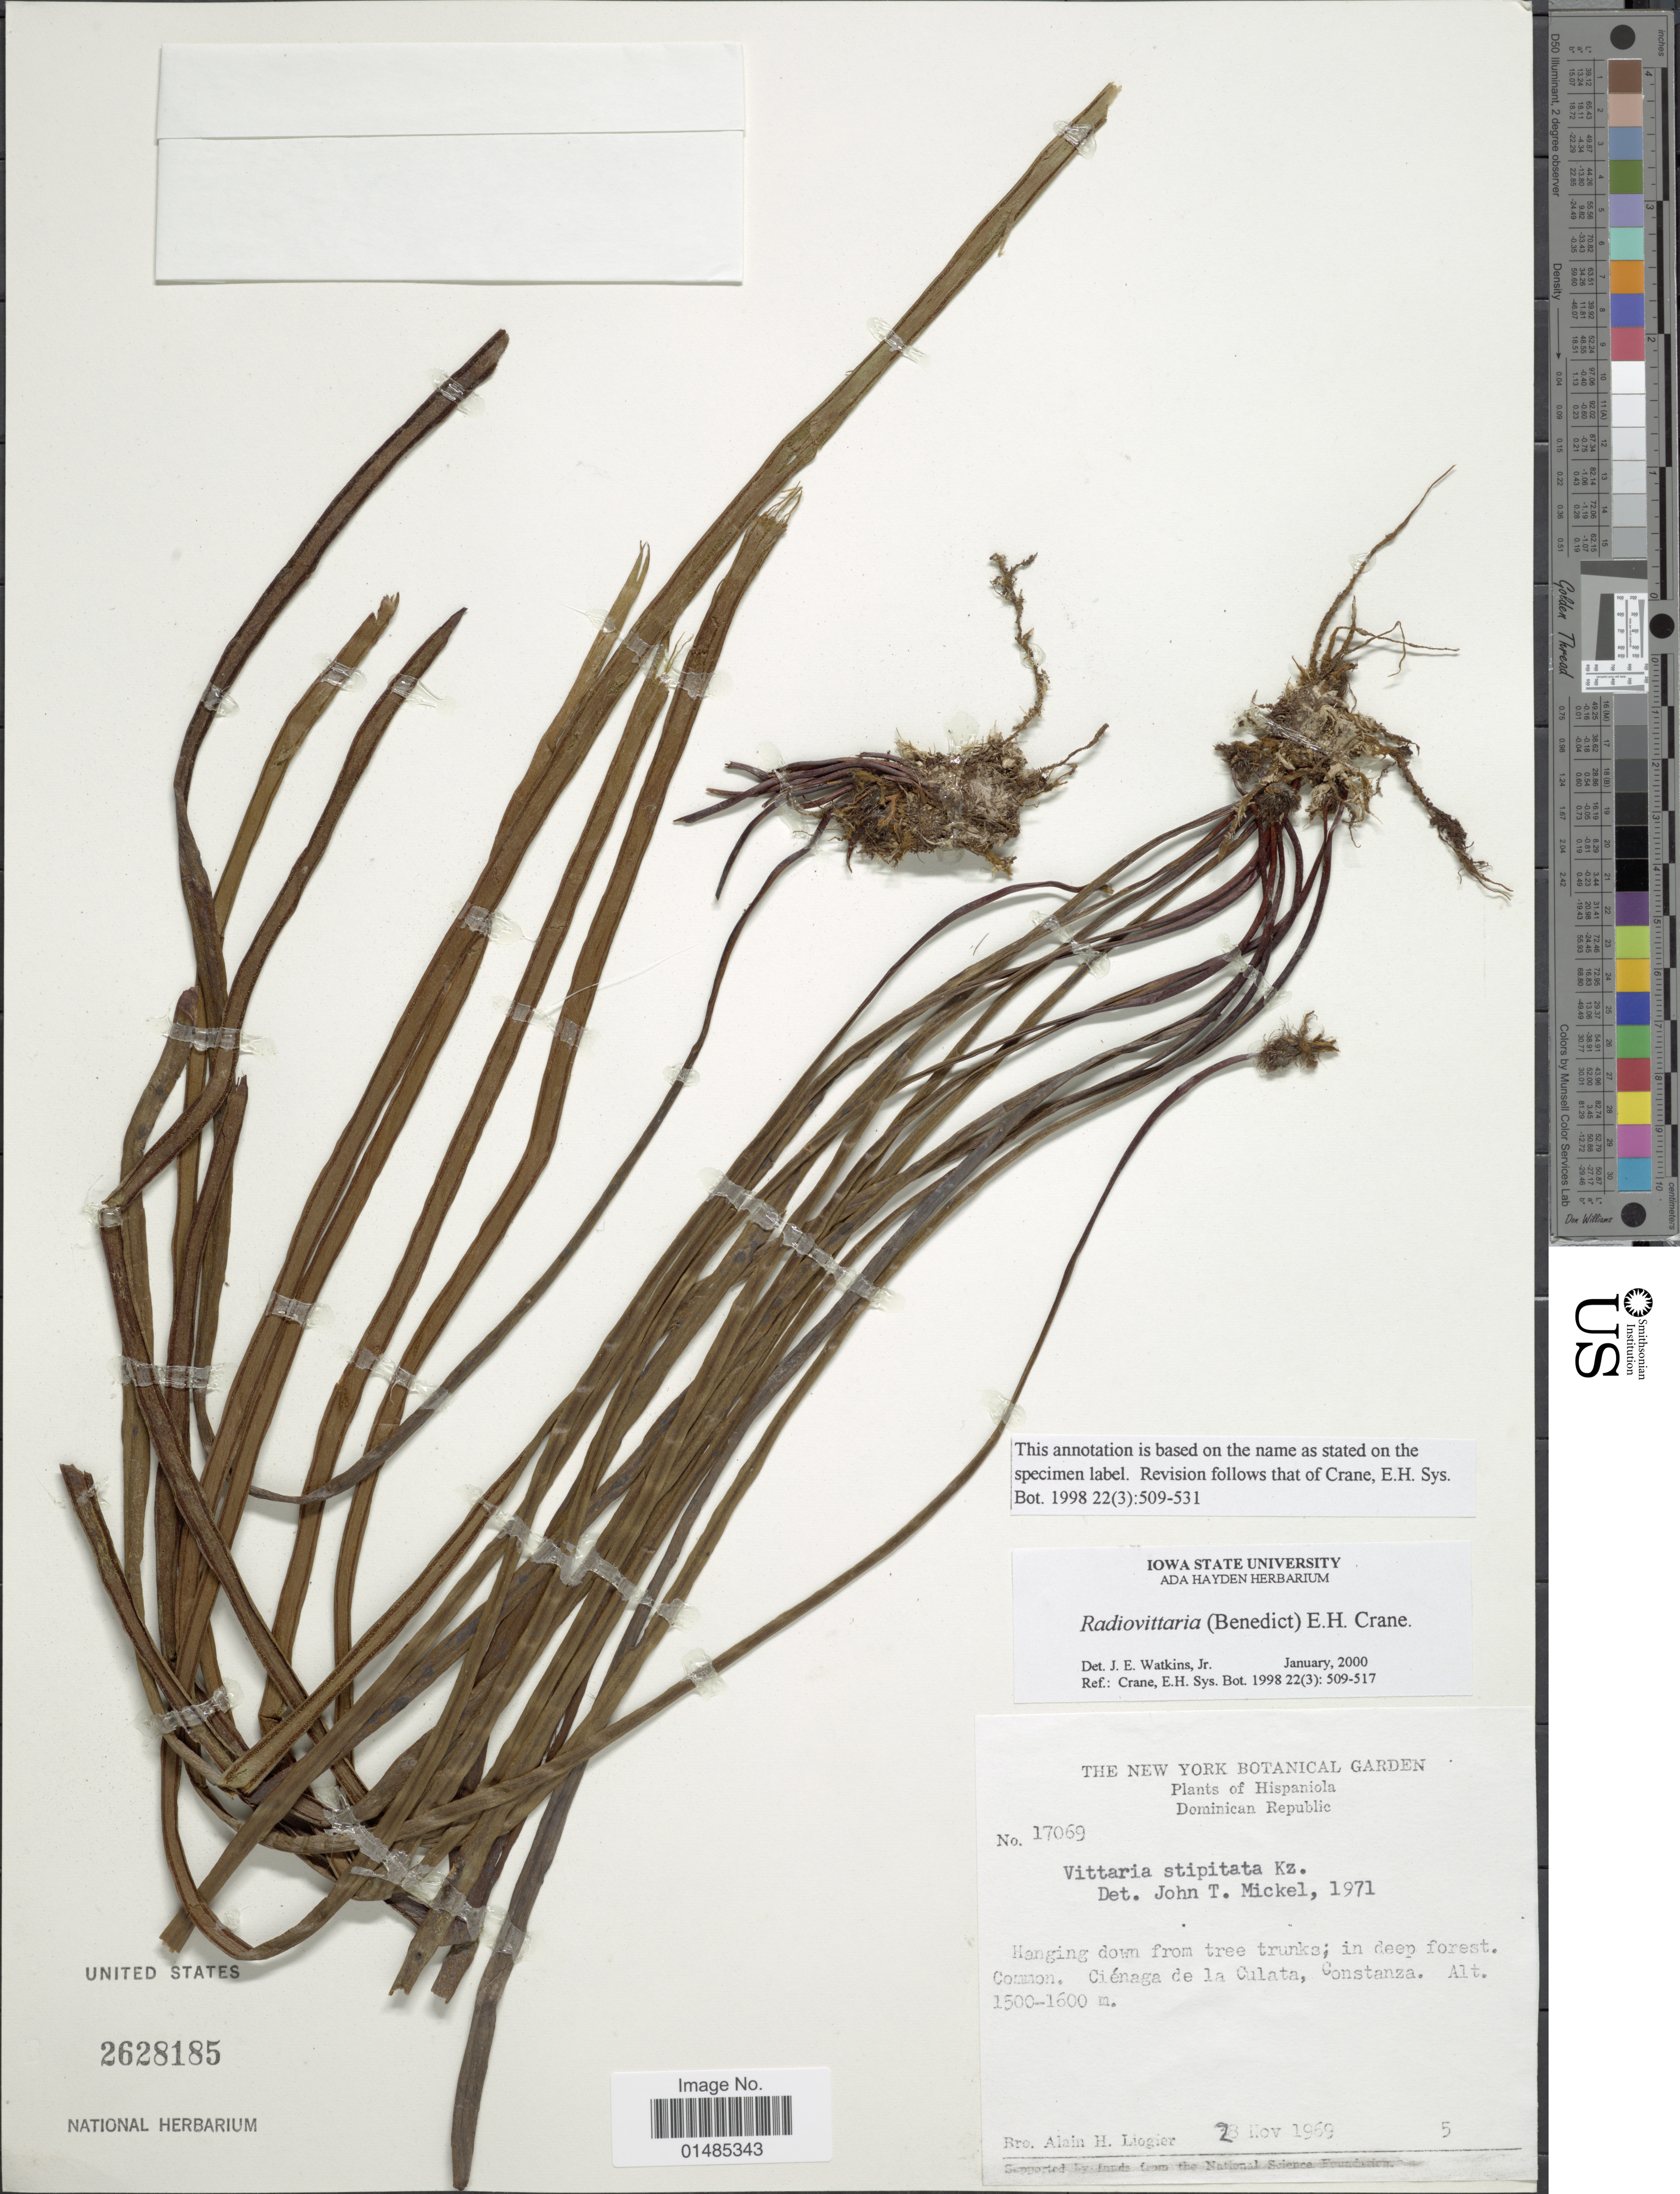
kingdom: Plantae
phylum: Tracheophyta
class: Polypodiopsida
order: Polypodiales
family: Pteridaceae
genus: Radiovittaria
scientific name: Radiovittaria stipitata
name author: (Kunze) E.H. Crane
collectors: A. H. Liogier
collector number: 17069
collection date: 1969-11-28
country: Dominican Republic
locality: Hispaniola. Ciénaga de la Culata, Constanza.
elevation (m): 1500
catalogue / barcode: US 2628185